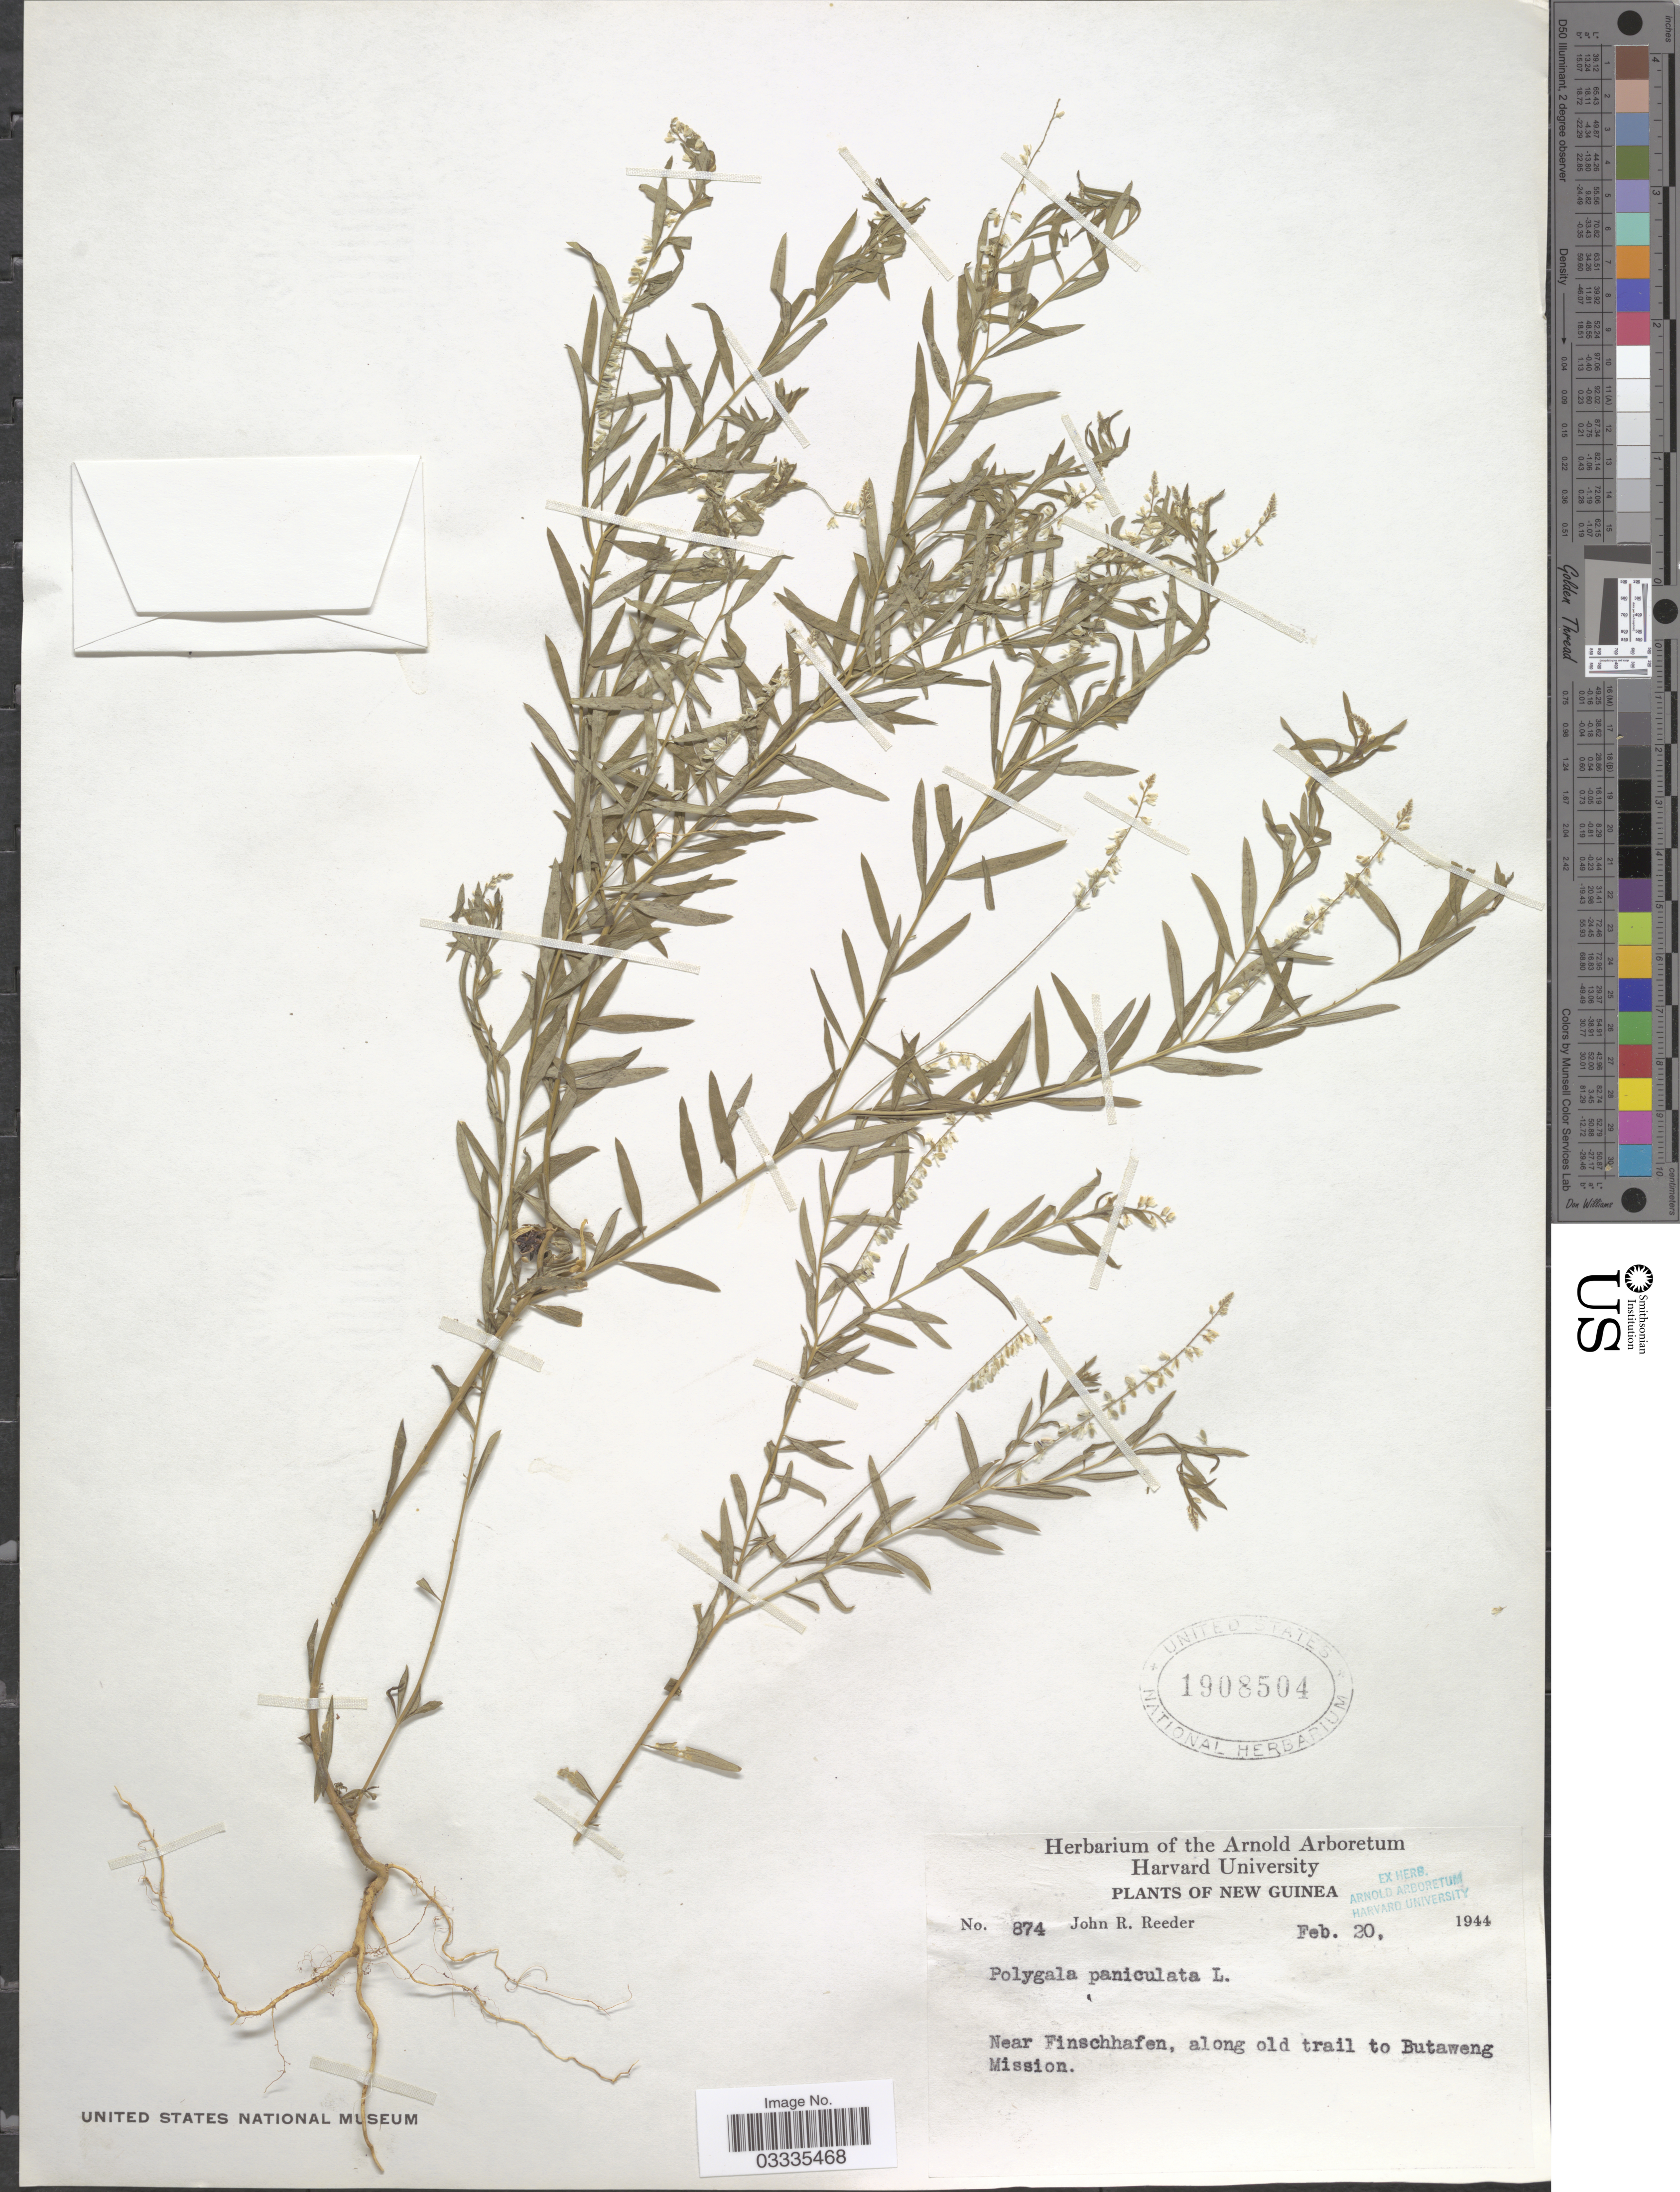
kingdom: Plantae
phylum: Tracheophyta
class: Magnoliopsida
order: Fabales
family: Polygalaceae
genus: Polygala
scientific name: Polygala paniculata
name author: L.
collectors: J. R. Reeder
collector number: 874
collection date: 1944-02-20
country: Papua New Guinea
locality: New Guinea. Near Finschhafen, along old trail to Butaweng Mission.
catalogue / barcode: US 1908504